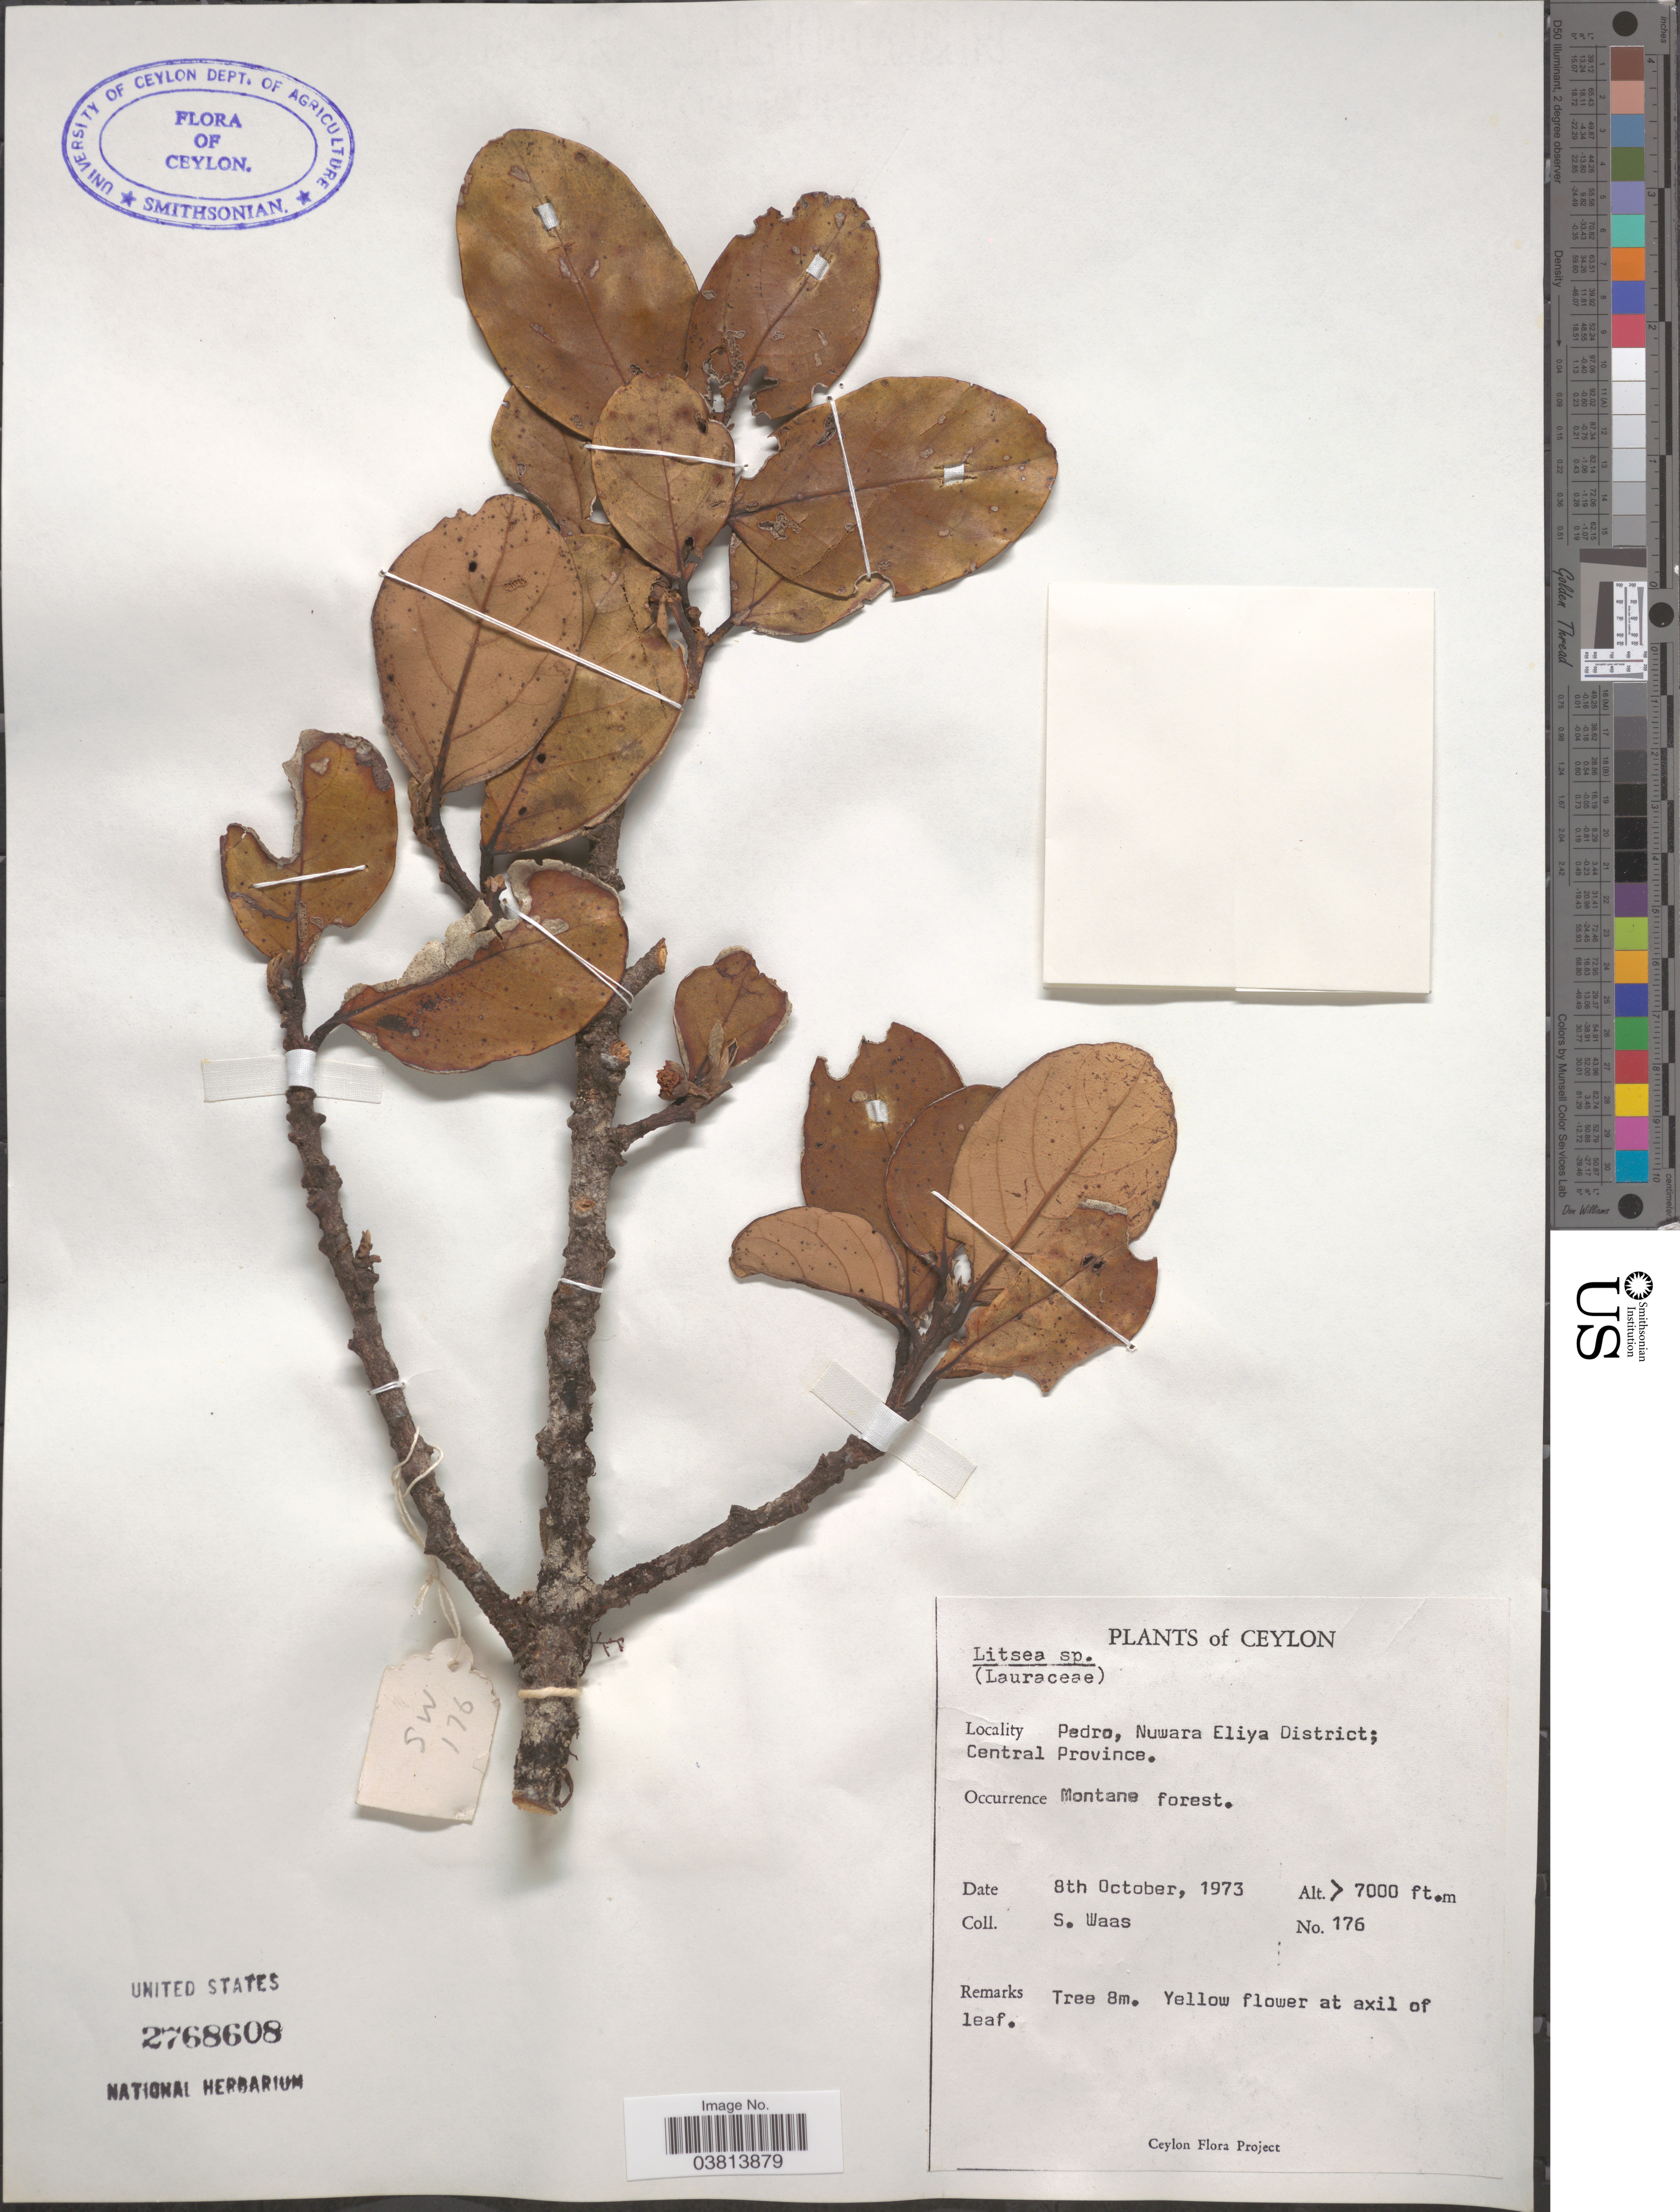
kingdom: Plantae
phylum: Tracheophyta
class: Magnoliopsida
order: Laurales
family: Lauraceae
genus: Litsea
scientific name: Litsea sp.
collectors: S. Waas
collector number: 176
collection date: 1973-10-08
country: Sri Lanka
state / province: Central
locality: Ceylon. Pedro, Nuwara Eliya District.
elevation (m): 2134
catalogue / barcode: US 2768608